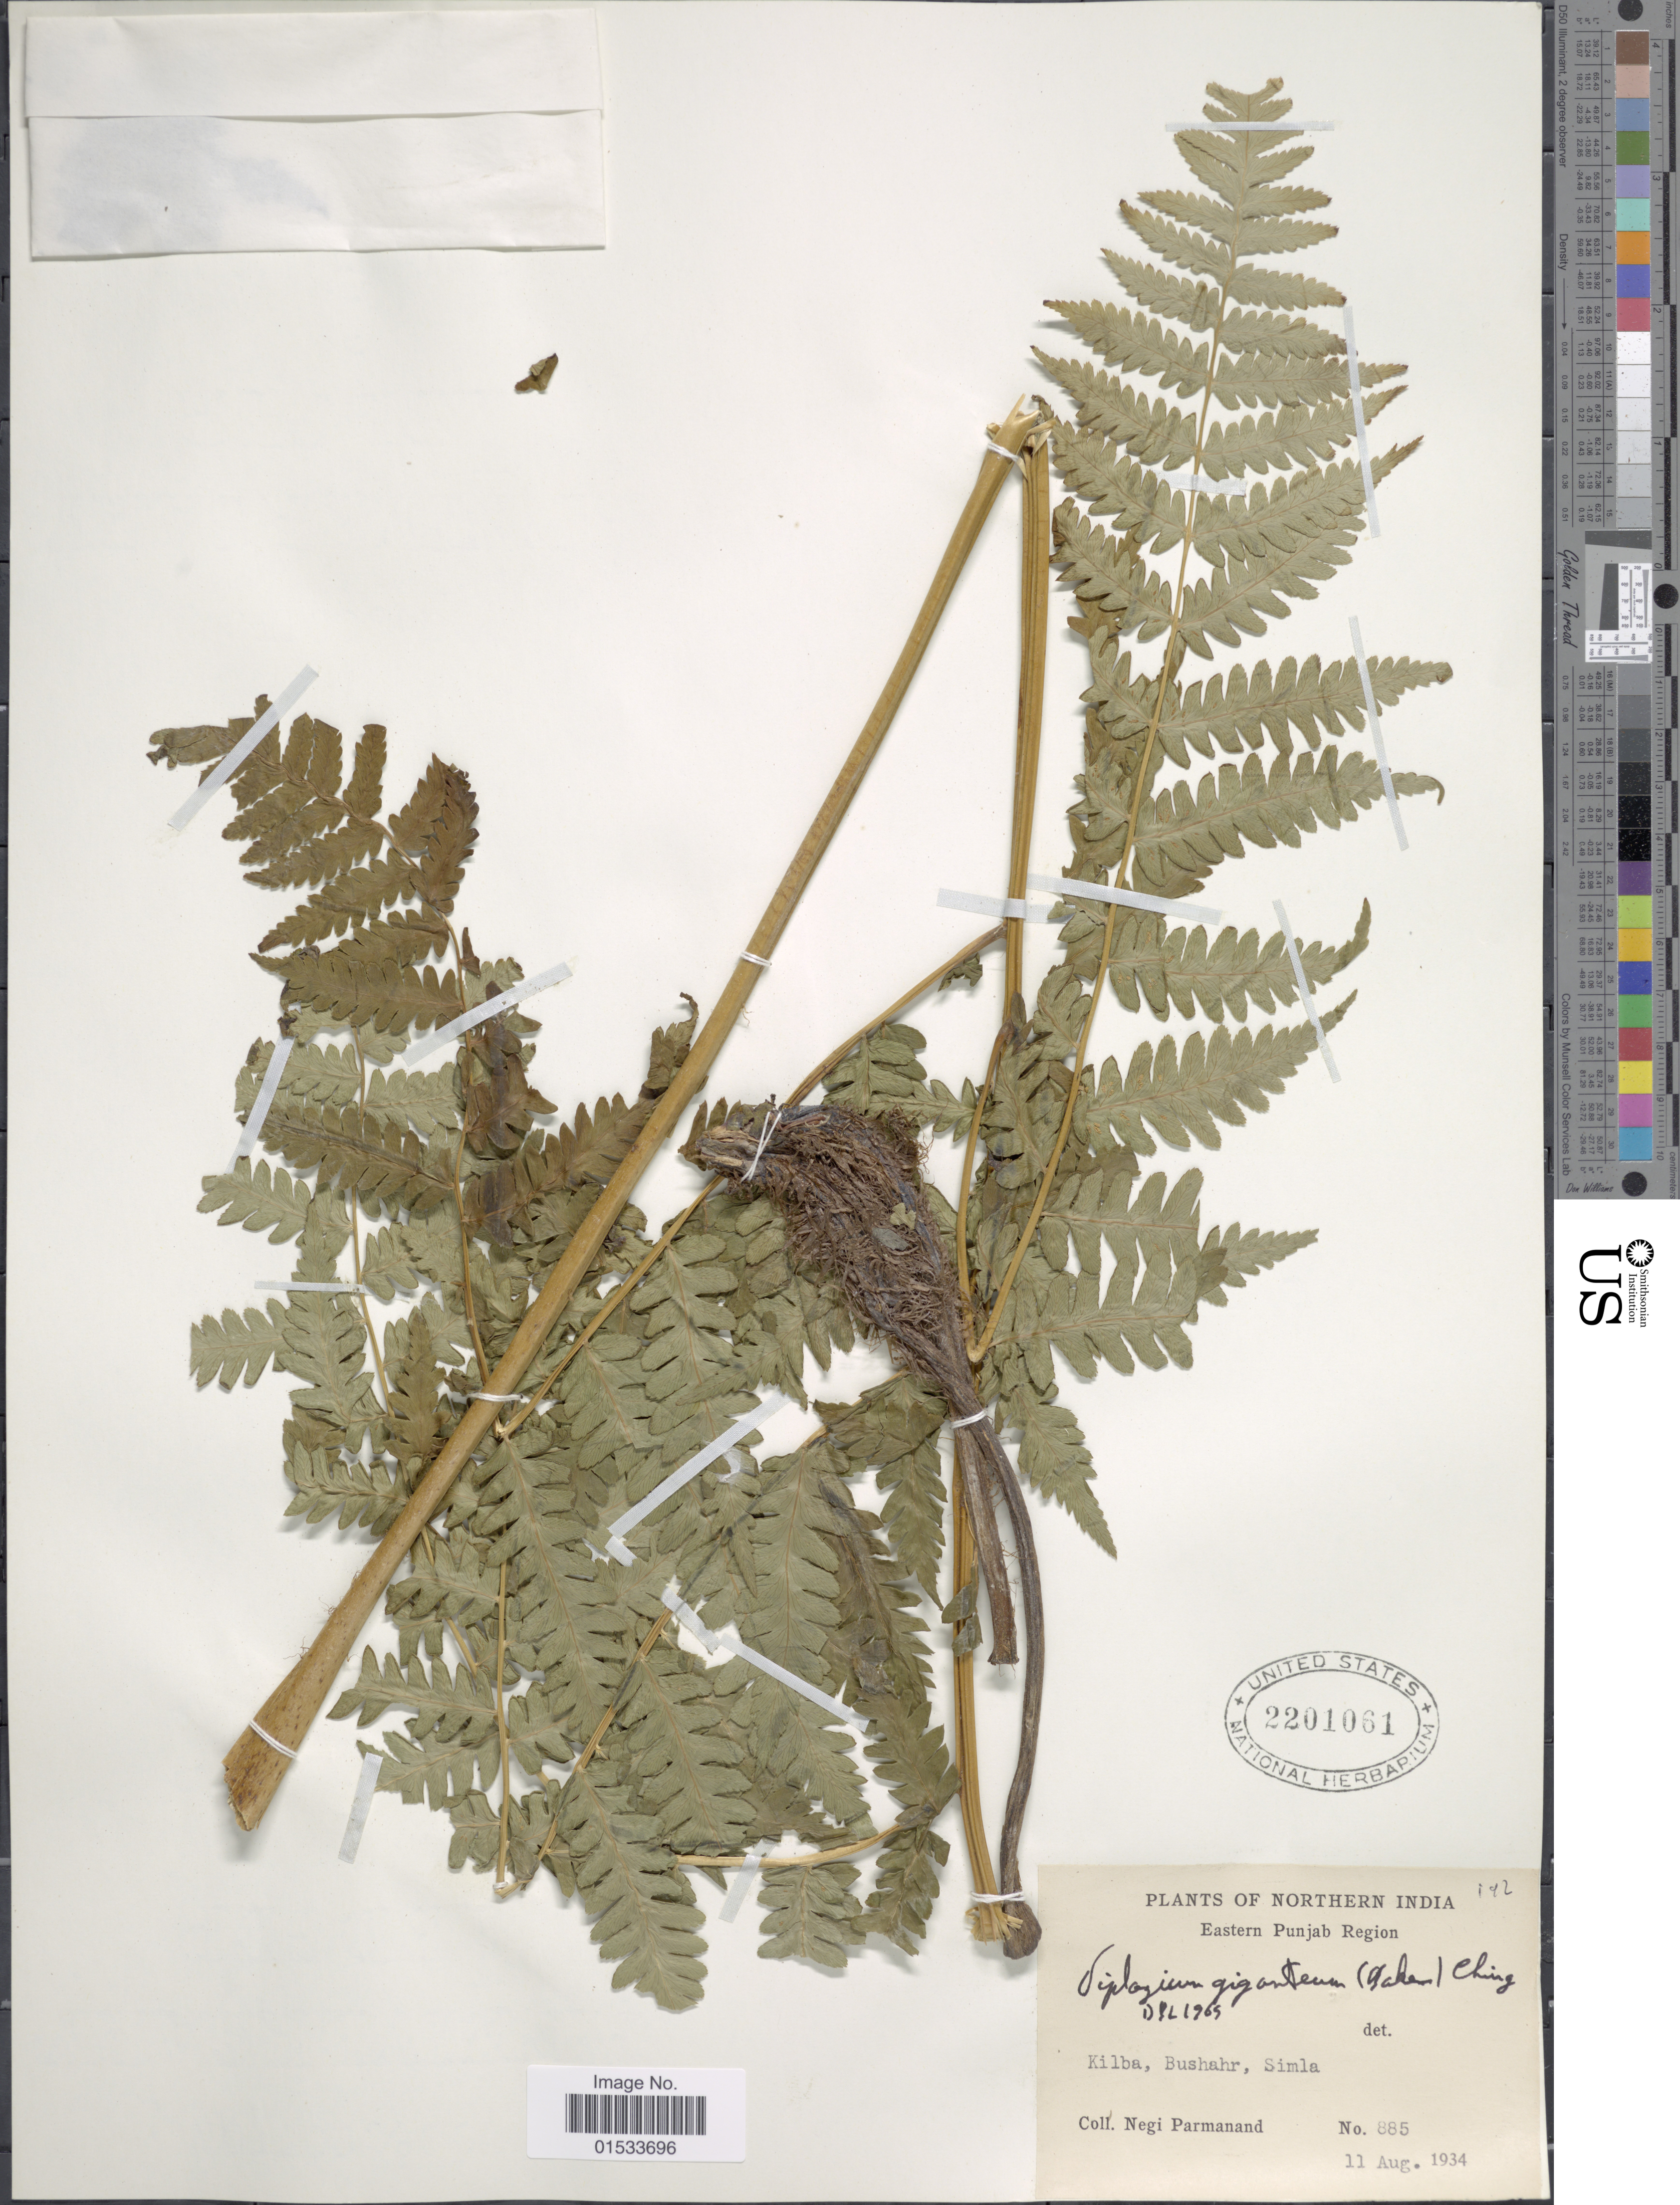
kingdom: Plantae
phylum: Tracheophyta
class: Polypodiopsida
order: Polypodiales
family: Athyriaceae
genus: Diplazium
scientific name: Diplazium frondosum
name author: C. Chr.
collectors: N. Parmanand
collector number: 885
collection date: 1934-08-11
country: India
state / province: Himachal Pradesh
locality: Northern India, Eastern Punjab Region, Kilba, Bushahr, Simla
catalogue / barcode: US 2201061